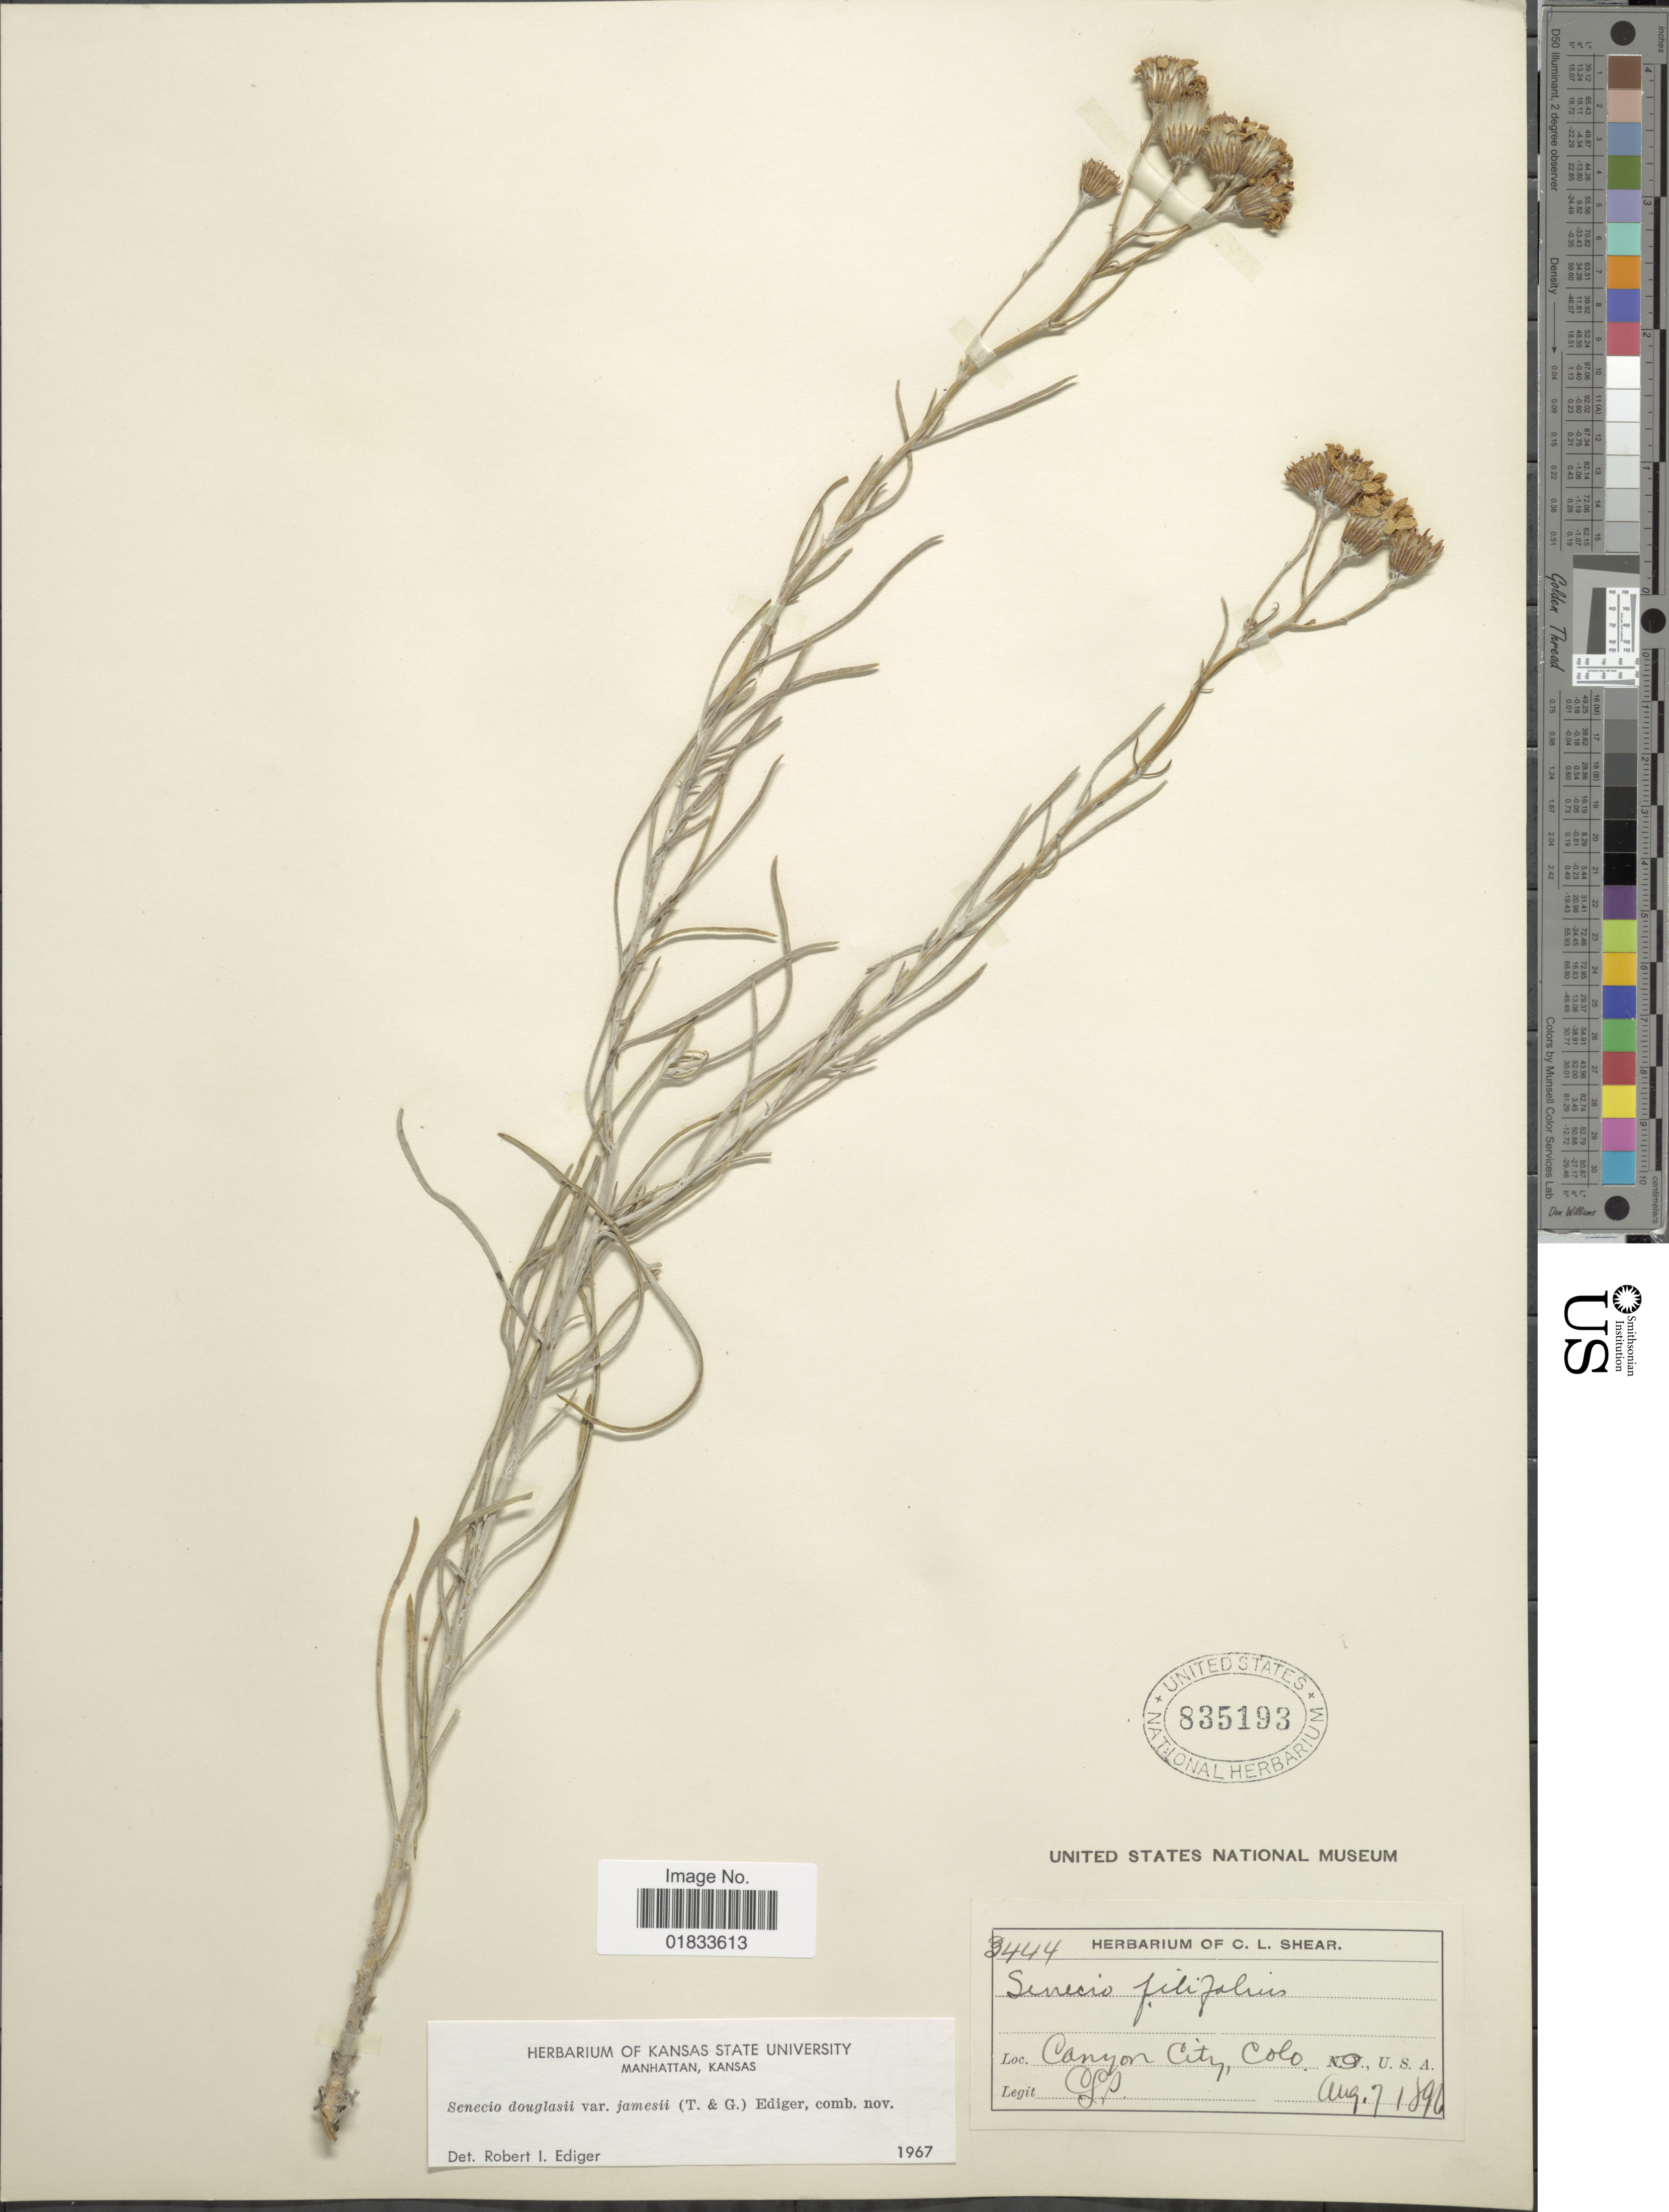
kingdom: Plantae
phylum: Tracheophyta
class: Magnoliopsida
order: Asterales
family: Asteraceae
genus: Senecio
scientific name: Senecio flaccidus var. flaccidus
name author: Less.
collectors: C. L. Shear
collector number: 3444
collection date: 1890-08-07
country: United States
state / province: Colorado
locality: Canyon City, Colo.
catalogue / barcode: US 835193